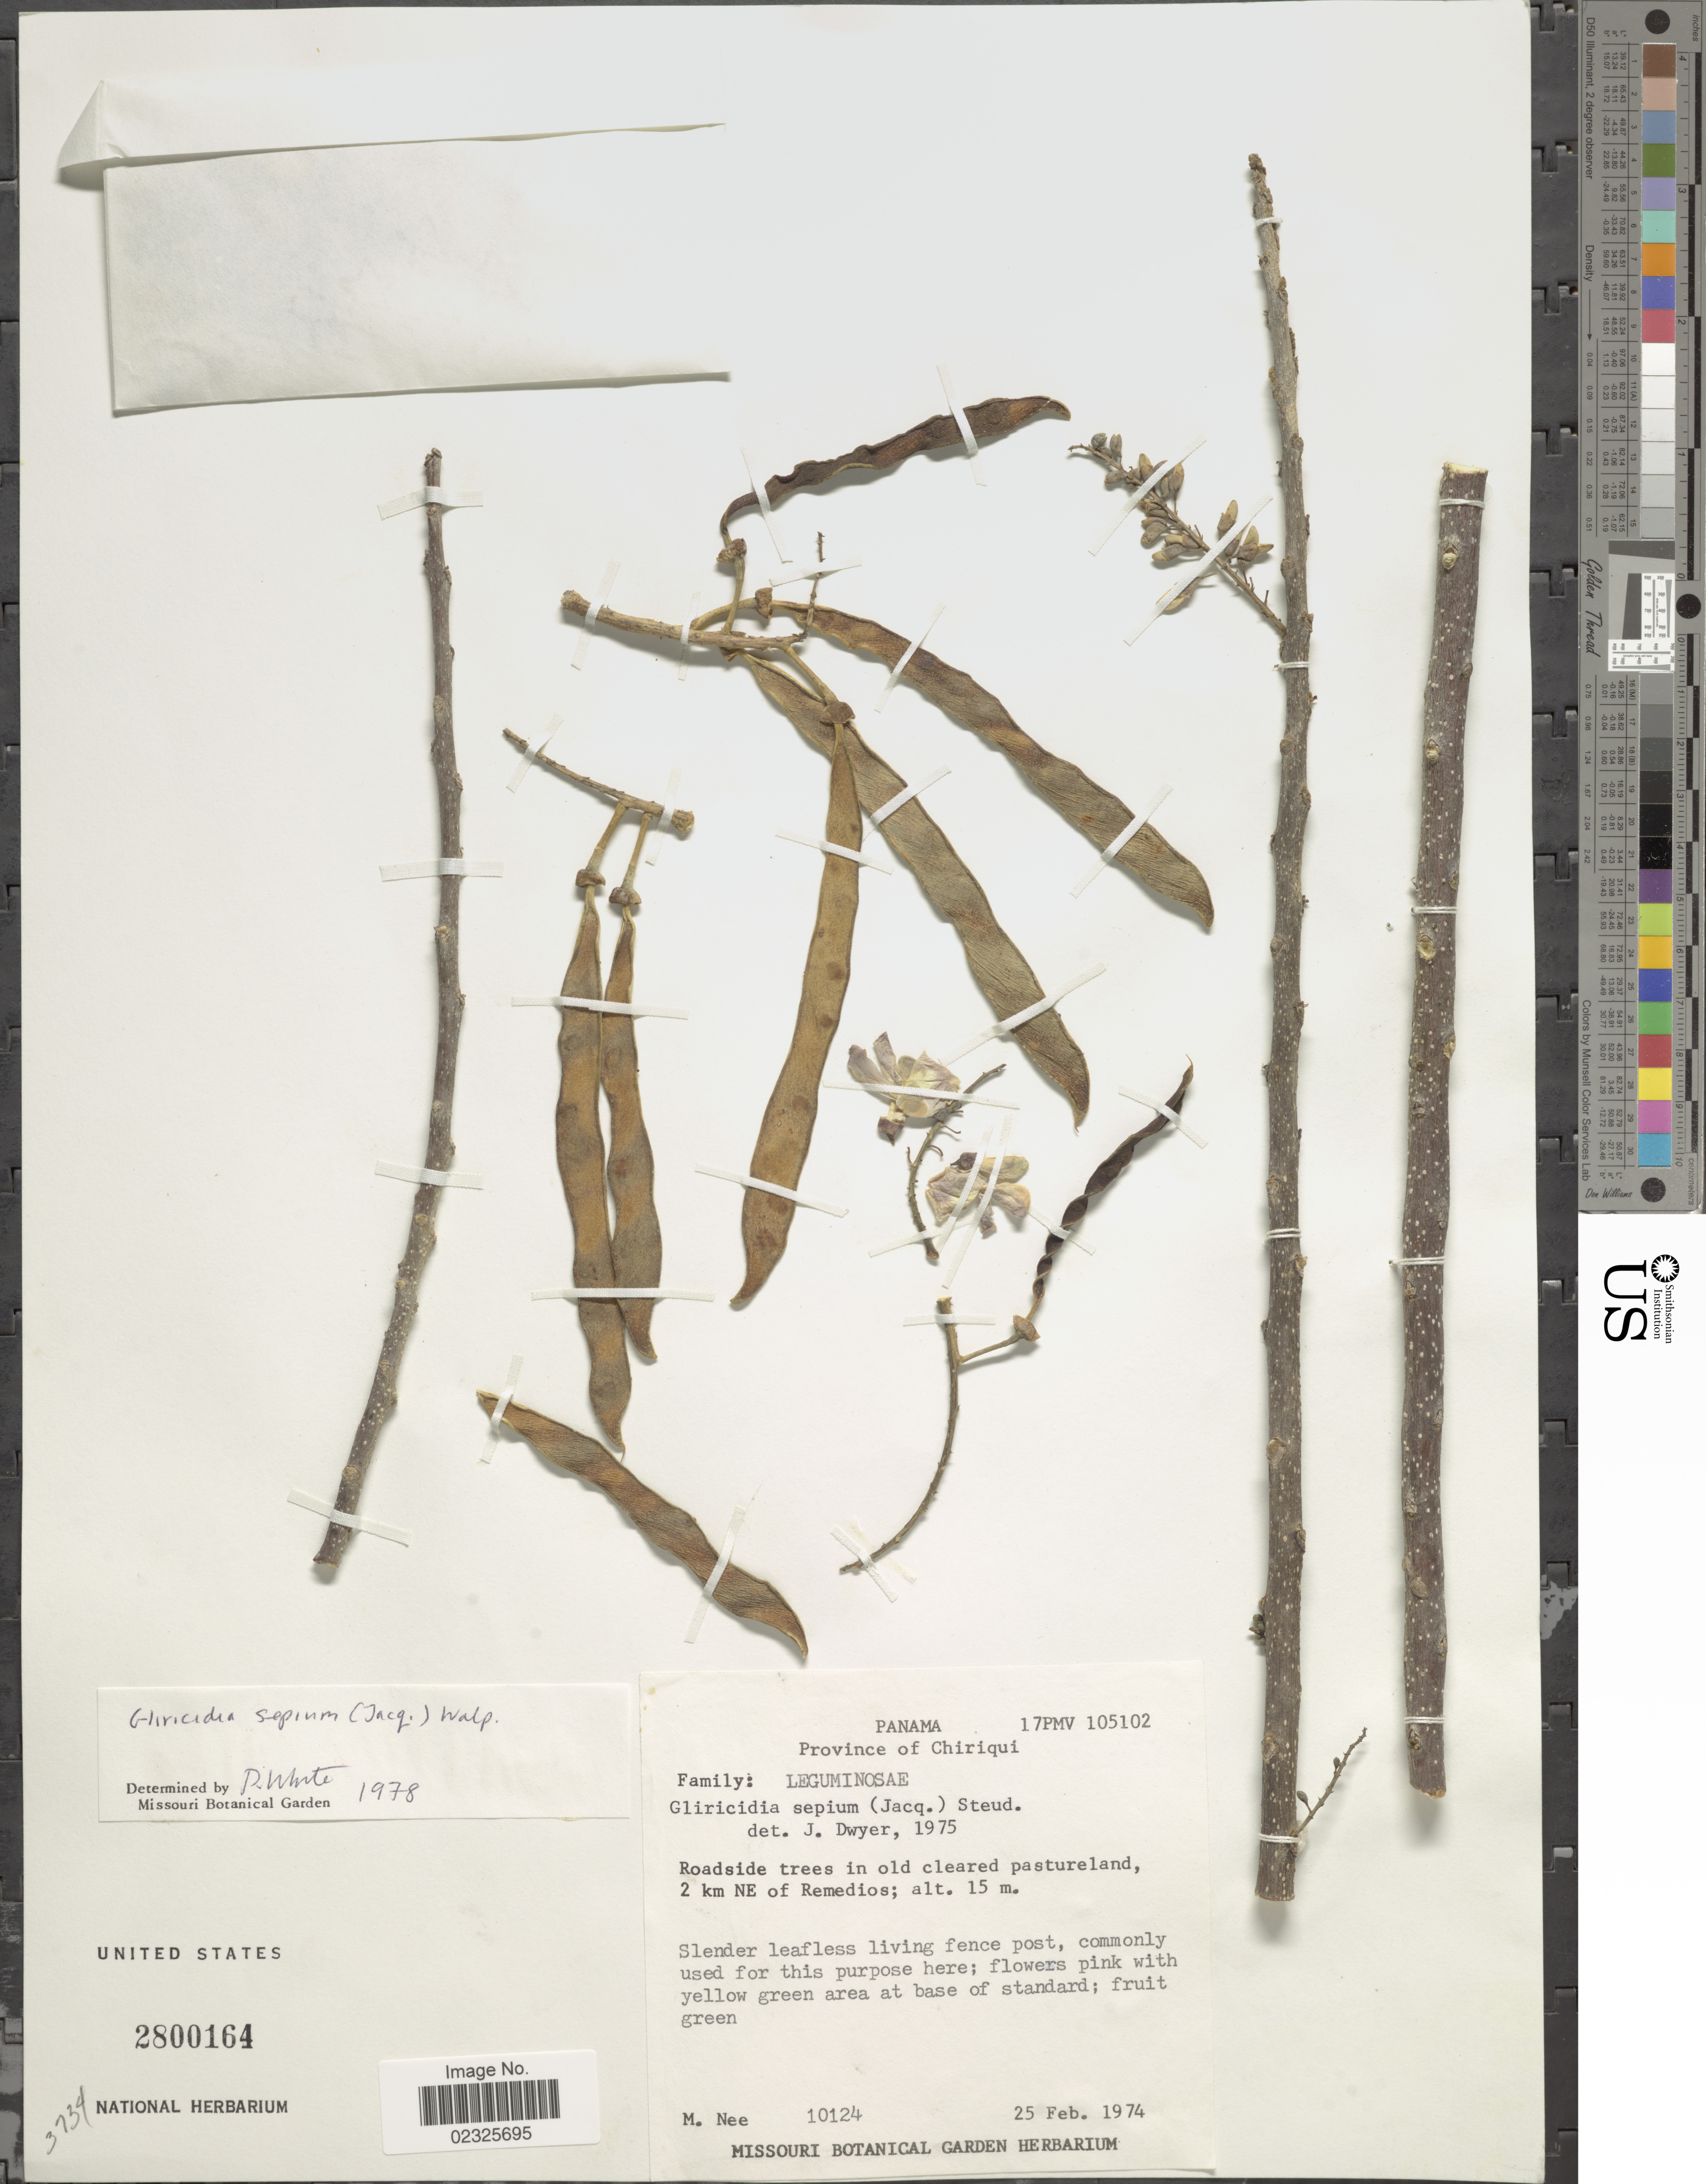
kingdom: Plantae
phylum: Tracheophyta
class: Magnoliopsida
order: Fabales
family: Fabaceae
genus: Gliricidia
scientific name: Gliricidia sepium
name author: (Jacq.) Kunth ex Walp.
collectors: M. Nee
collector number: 10124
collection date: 1974-02-25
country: Panama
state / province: Chiriqui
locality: Province of Chiriqui, 2 km NE of Remedios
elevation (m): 15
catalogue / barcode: US 2800164